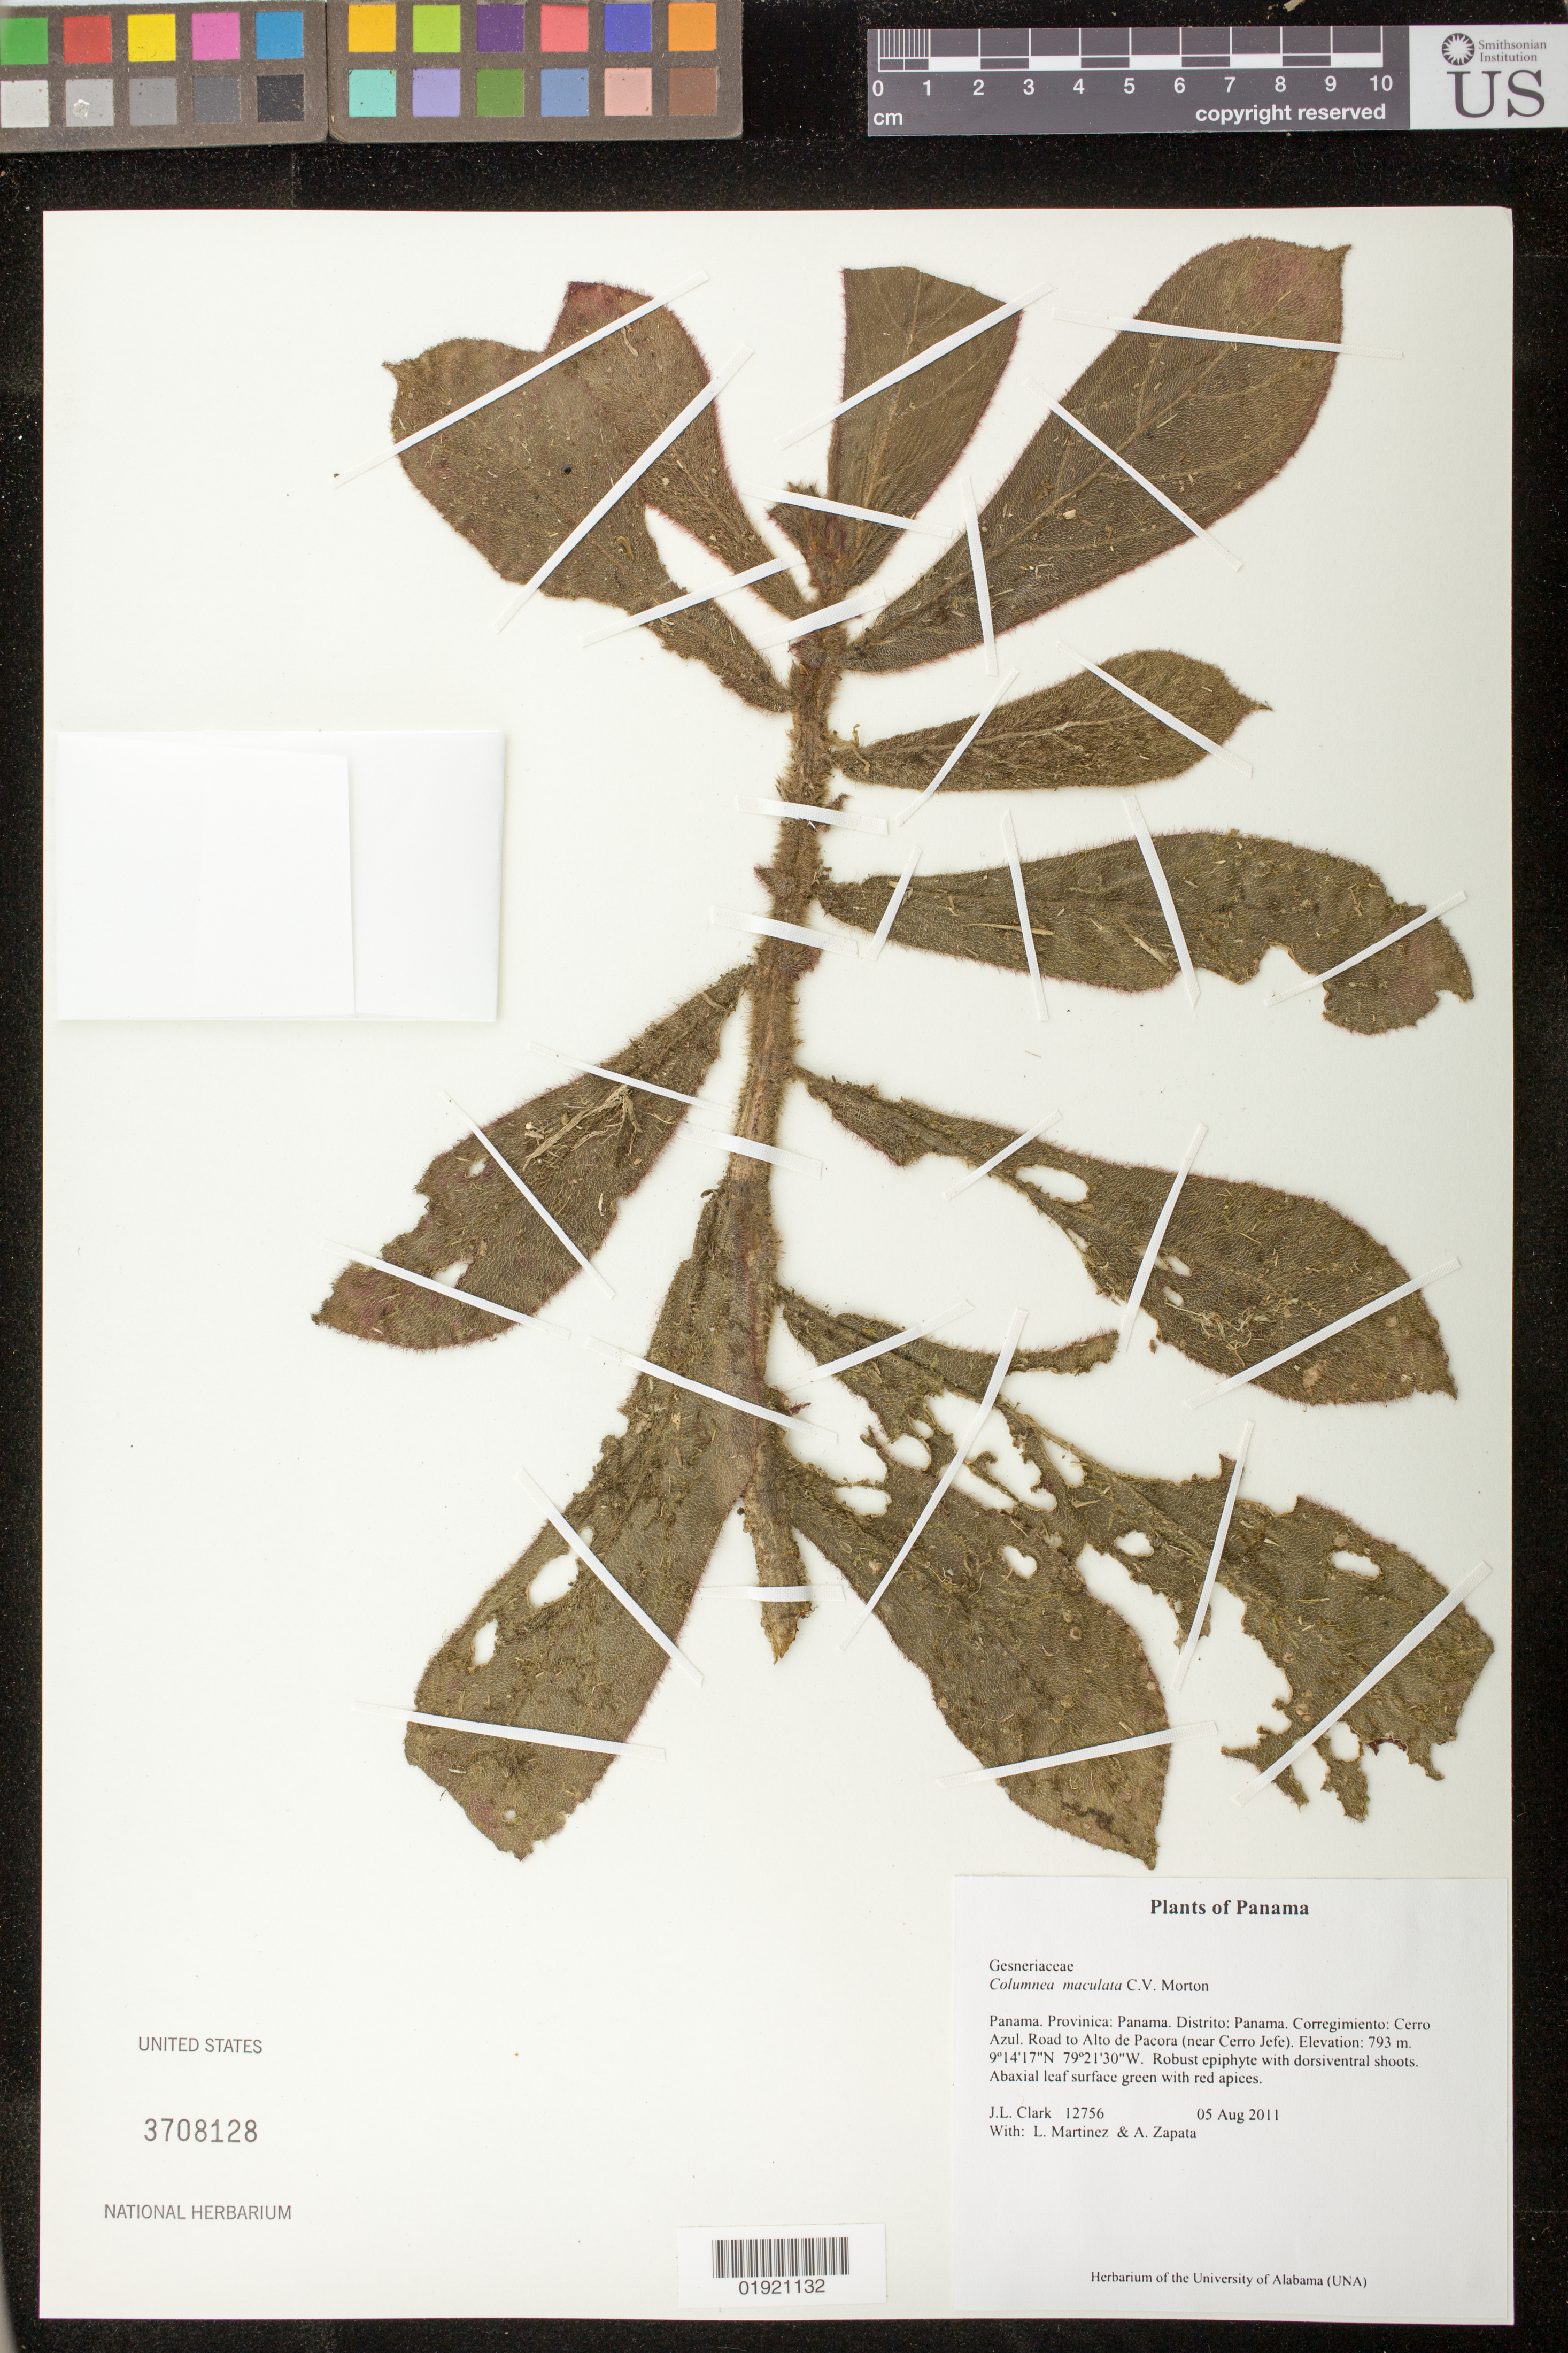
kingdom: Plantae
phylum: Tracheophyta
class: Magnoliopsida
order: Lamiales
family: Gesneriaceae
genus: Columnea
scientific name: Columnea maculata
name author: C.V. Morton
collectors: J. L. Clark, L. Martinez & A. Zapata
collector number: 12756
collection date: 2011-08-05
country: Panama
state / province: Panamá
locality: Distrito:Panama. Corregimiento: Cerro Azul. Road to Alto de Pacora (near Cerro Jefe).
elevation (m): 793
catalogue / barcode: US 3708128